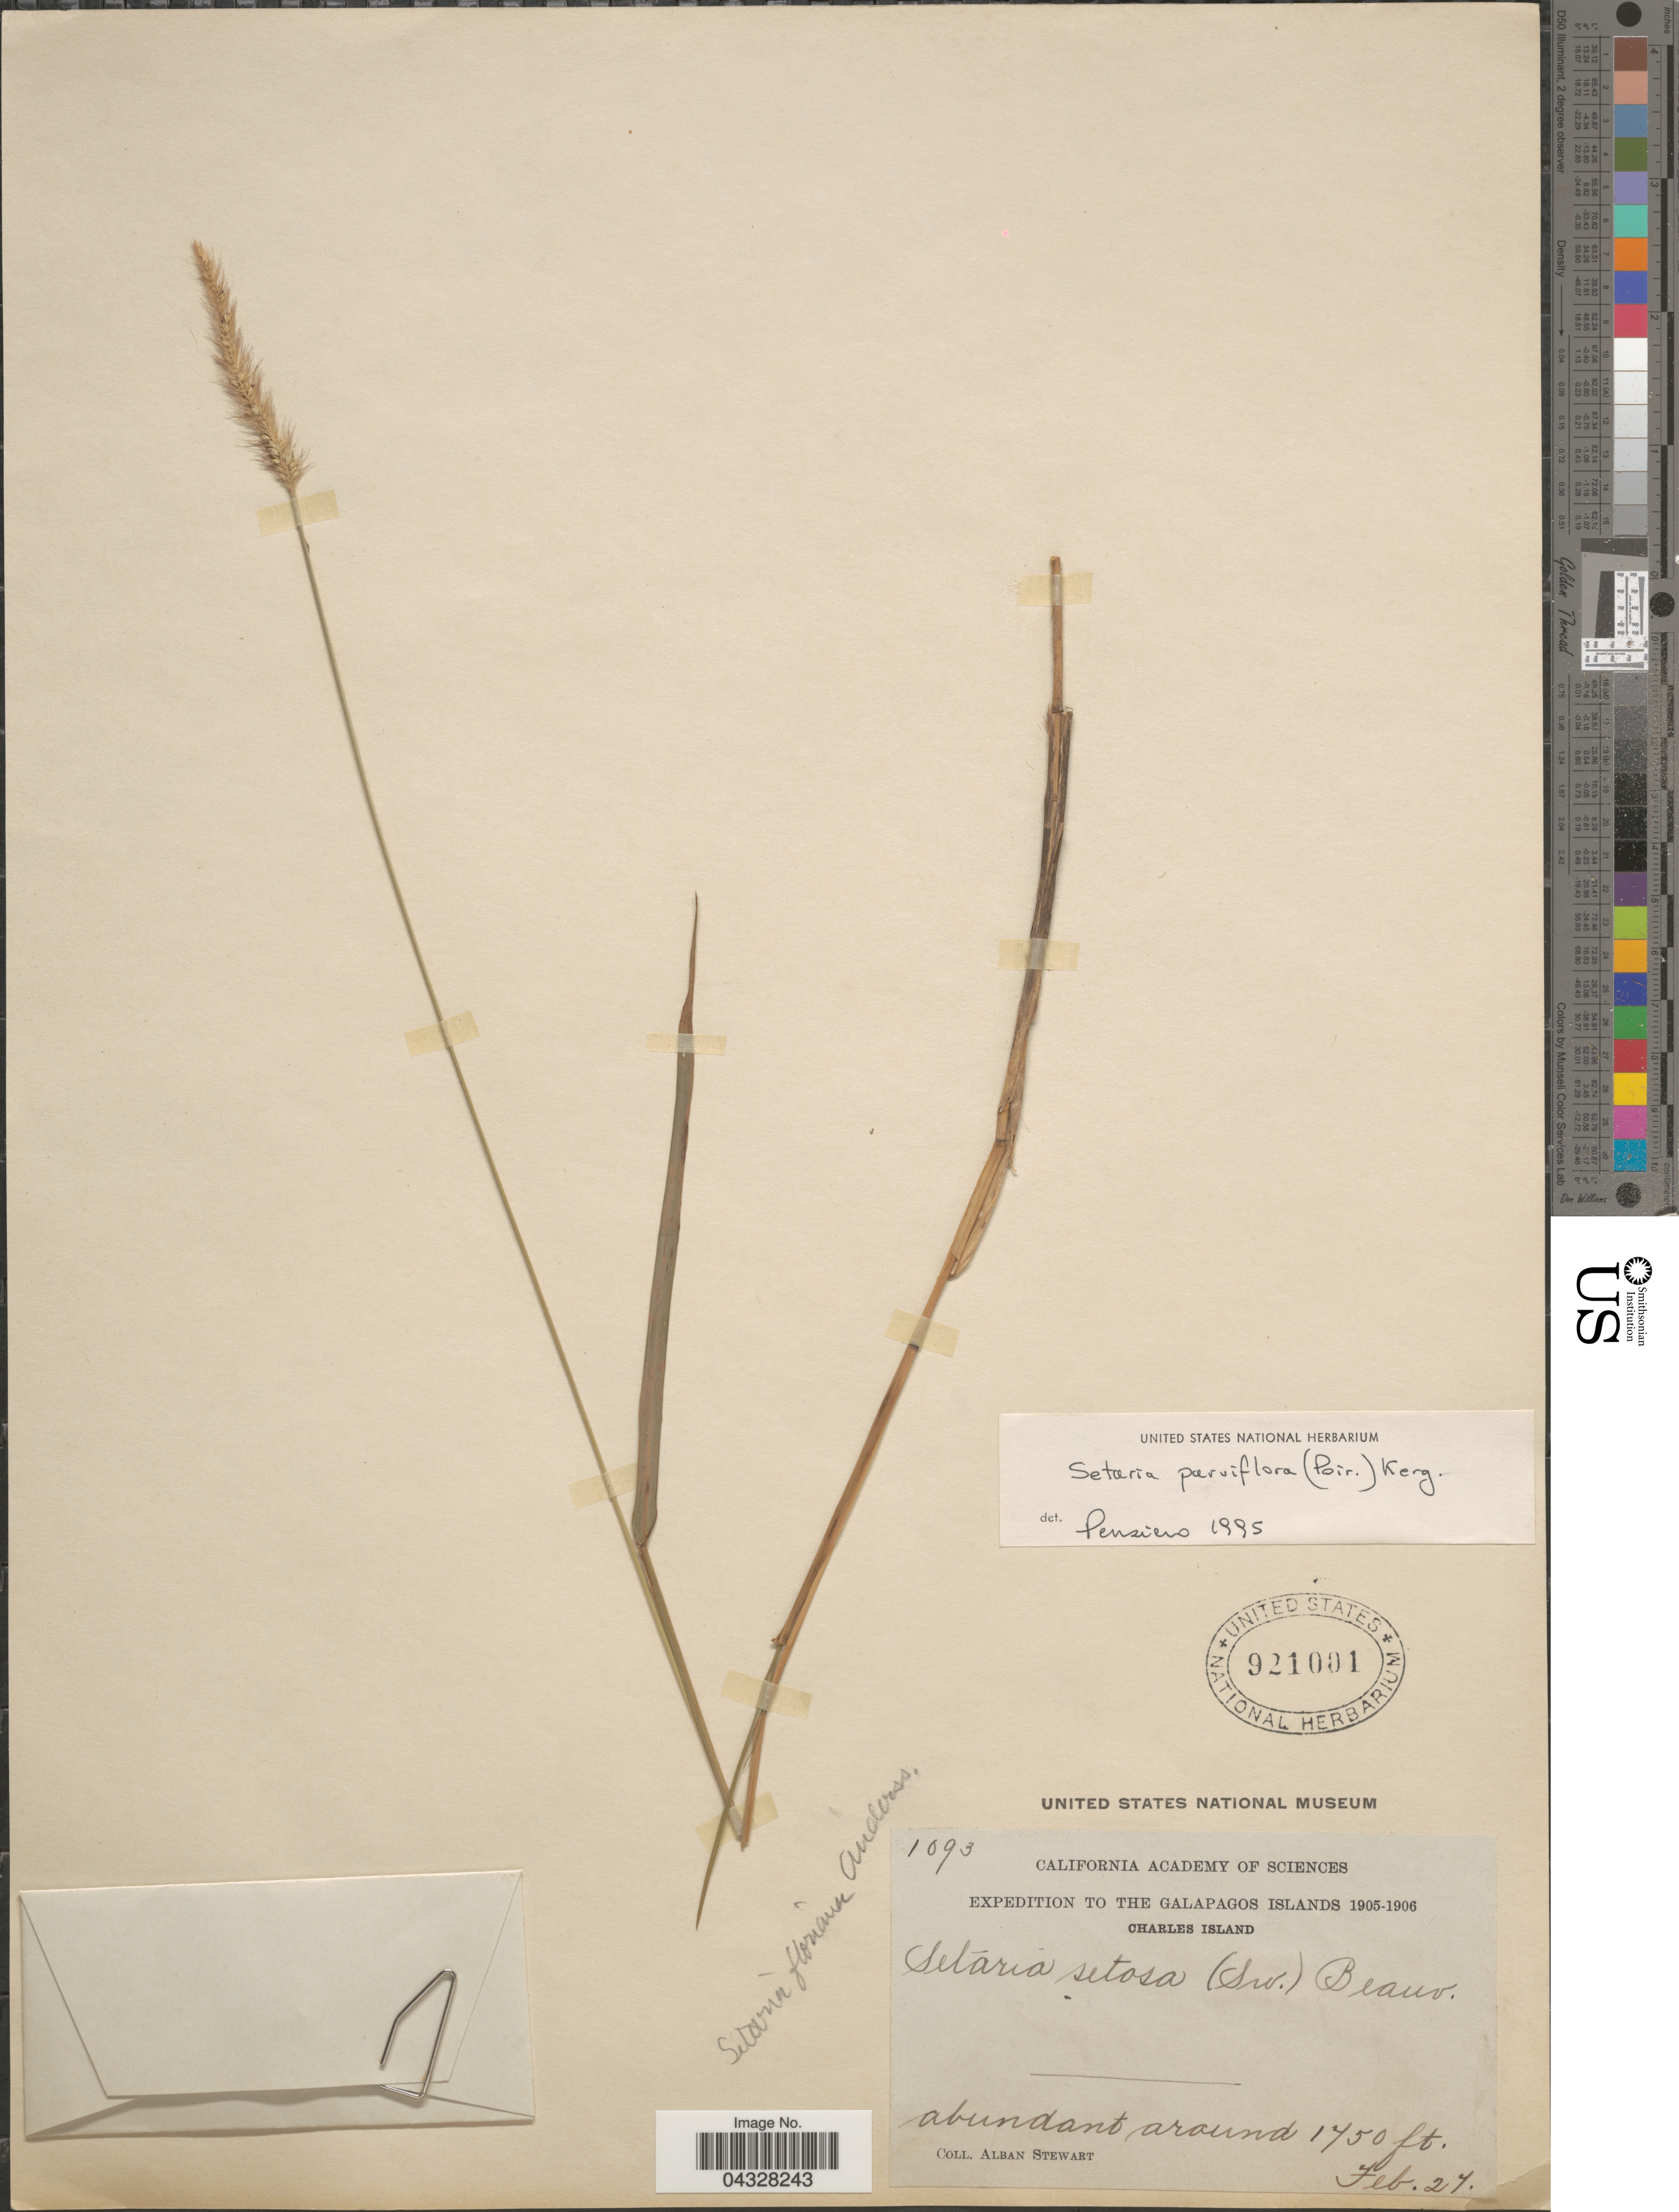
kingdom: Plantae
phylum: Tracheophyta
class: Liliopsida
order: Poales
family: Poaceae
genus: Setaria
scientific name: Setaria parviflora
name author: (Poir.) Kerguélen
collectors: A. Stewart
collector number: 1093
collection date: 1905-02-27/1906-02-27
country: Ecuador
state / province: Colón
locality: Expedition to The Galapagos Islands 1905-1906. Charles Island. Abundant around.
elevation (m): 533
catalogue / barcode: US 921001